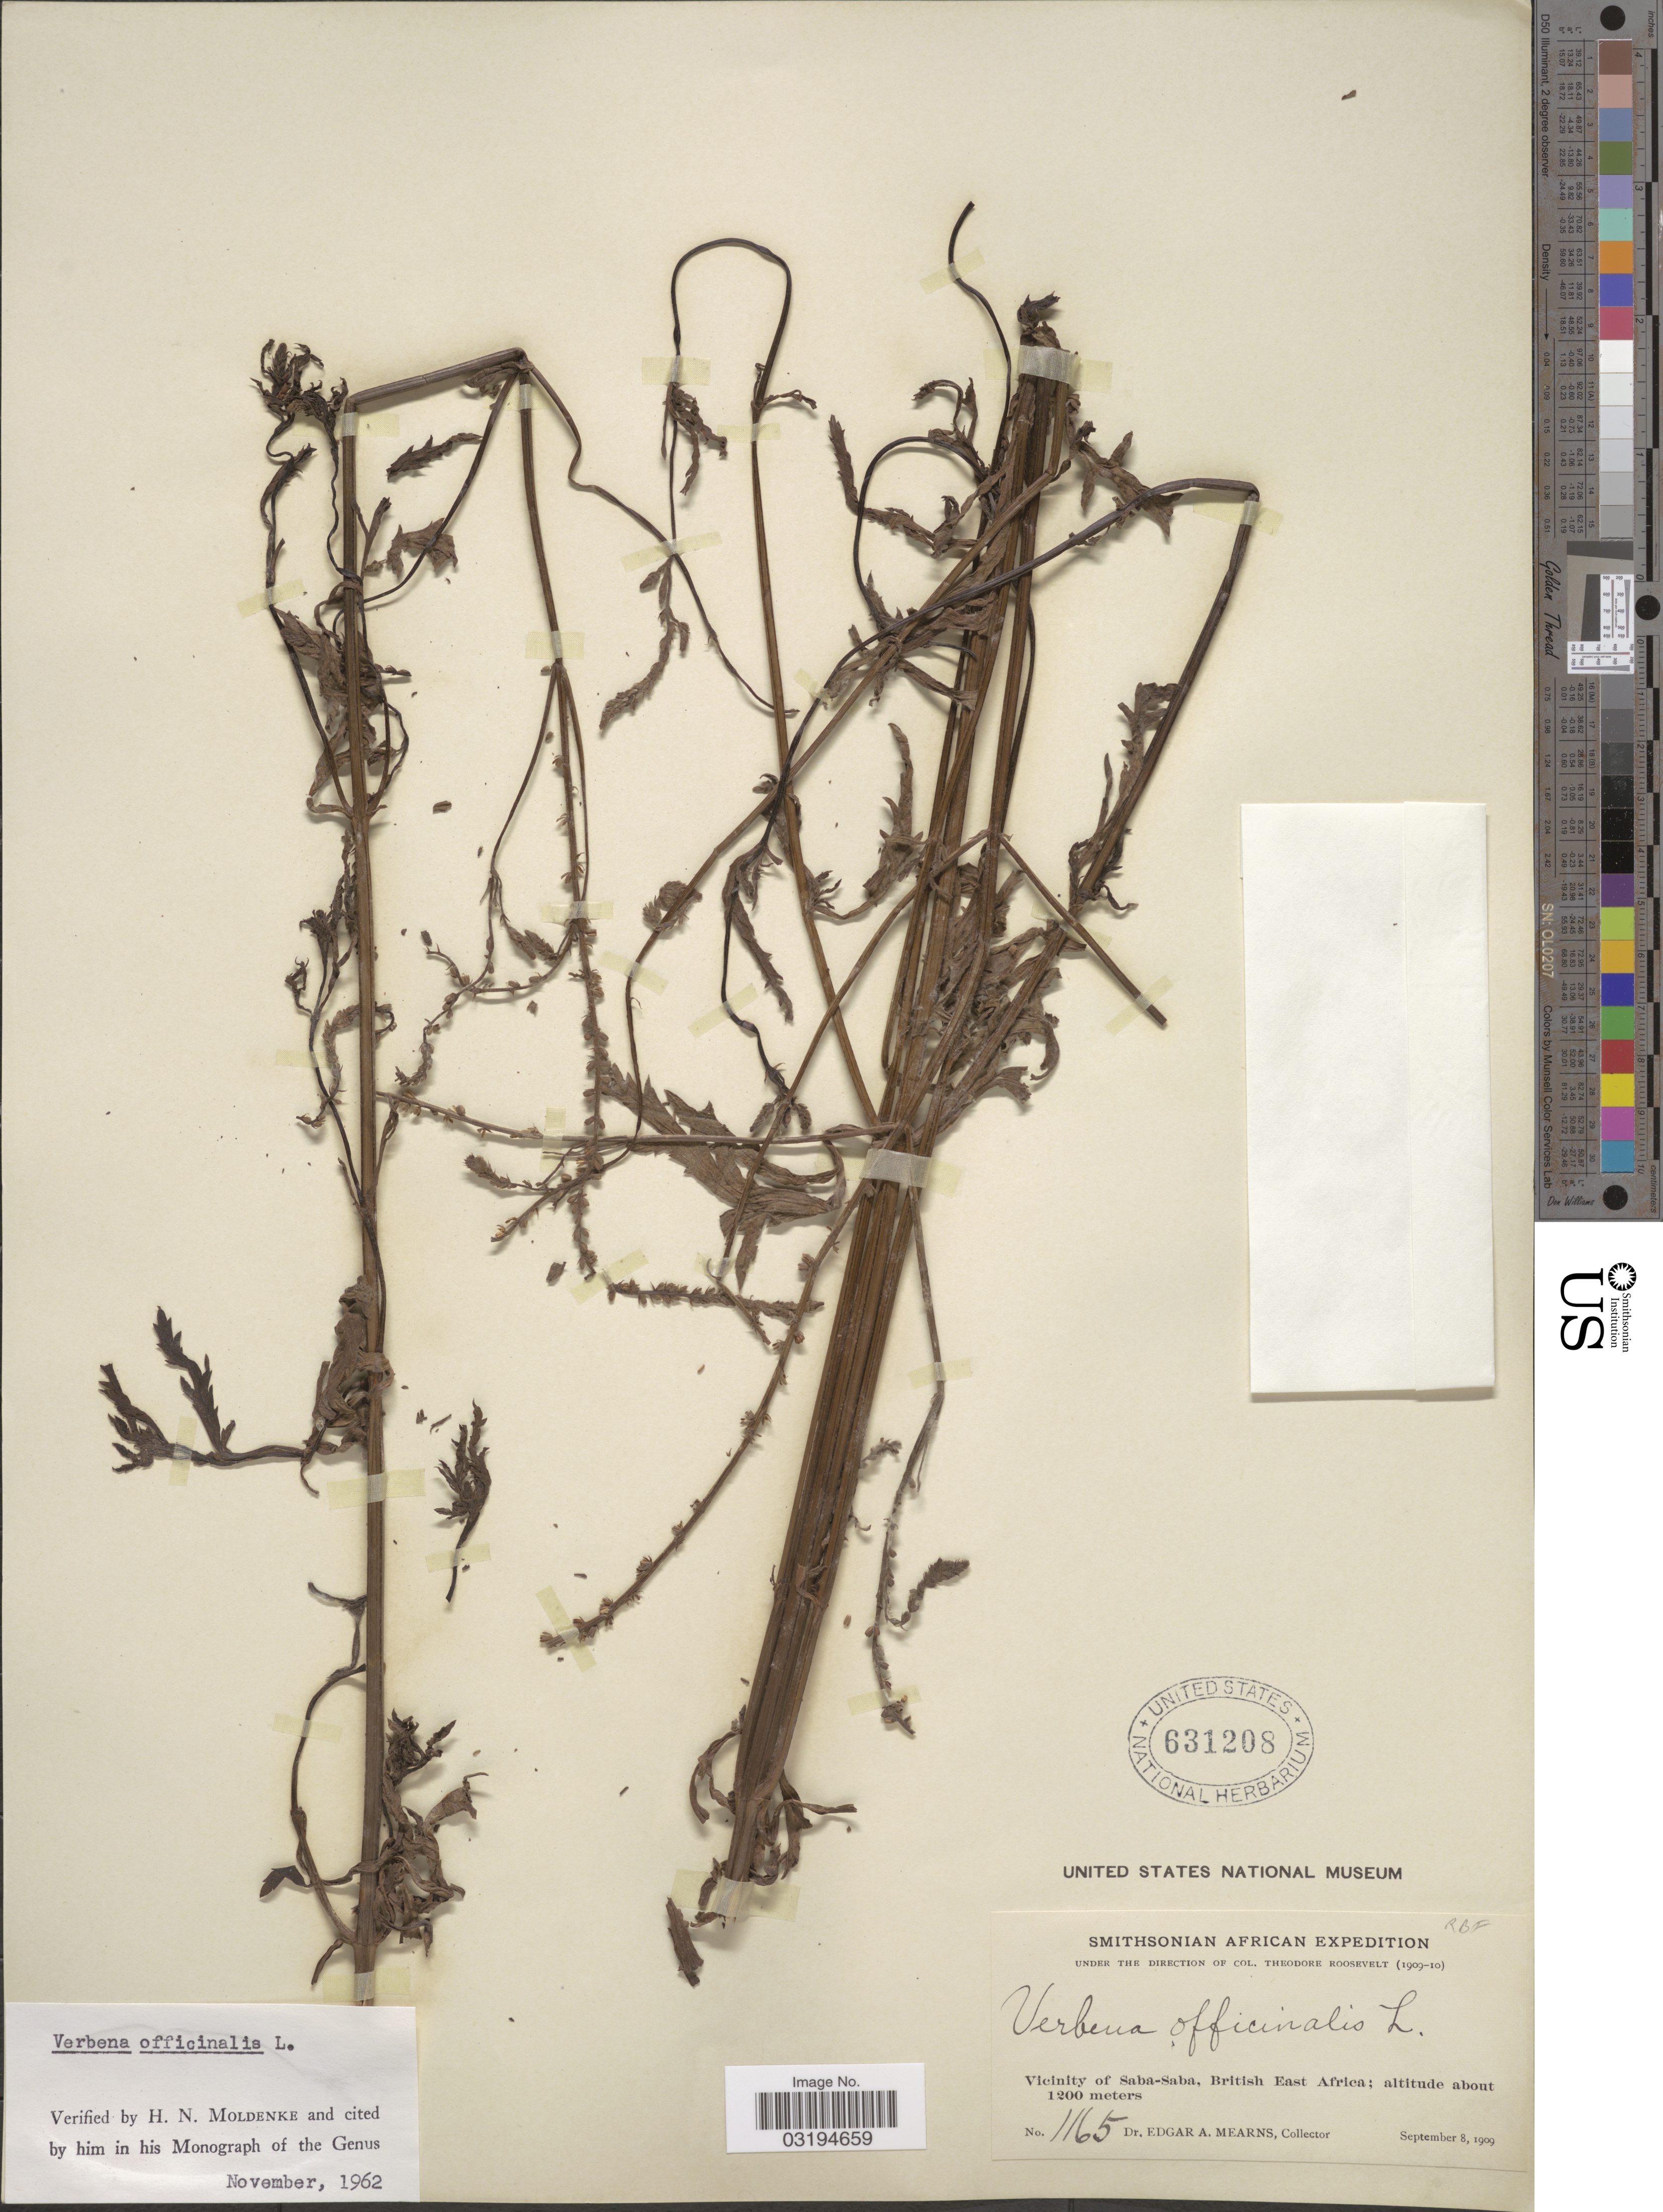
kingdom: Plantae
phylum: Tracheophyta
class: Magnoliopsida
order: Lamiales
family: Verbenaceae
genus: Verbena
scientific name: Verbena officinalis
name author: L.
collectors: E. A. Mearns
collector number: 1165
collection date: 1909-09-08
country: Kenya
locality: Vicinity of Saba-Saba, British East Africa.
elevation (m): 1200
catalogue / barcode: US 631208